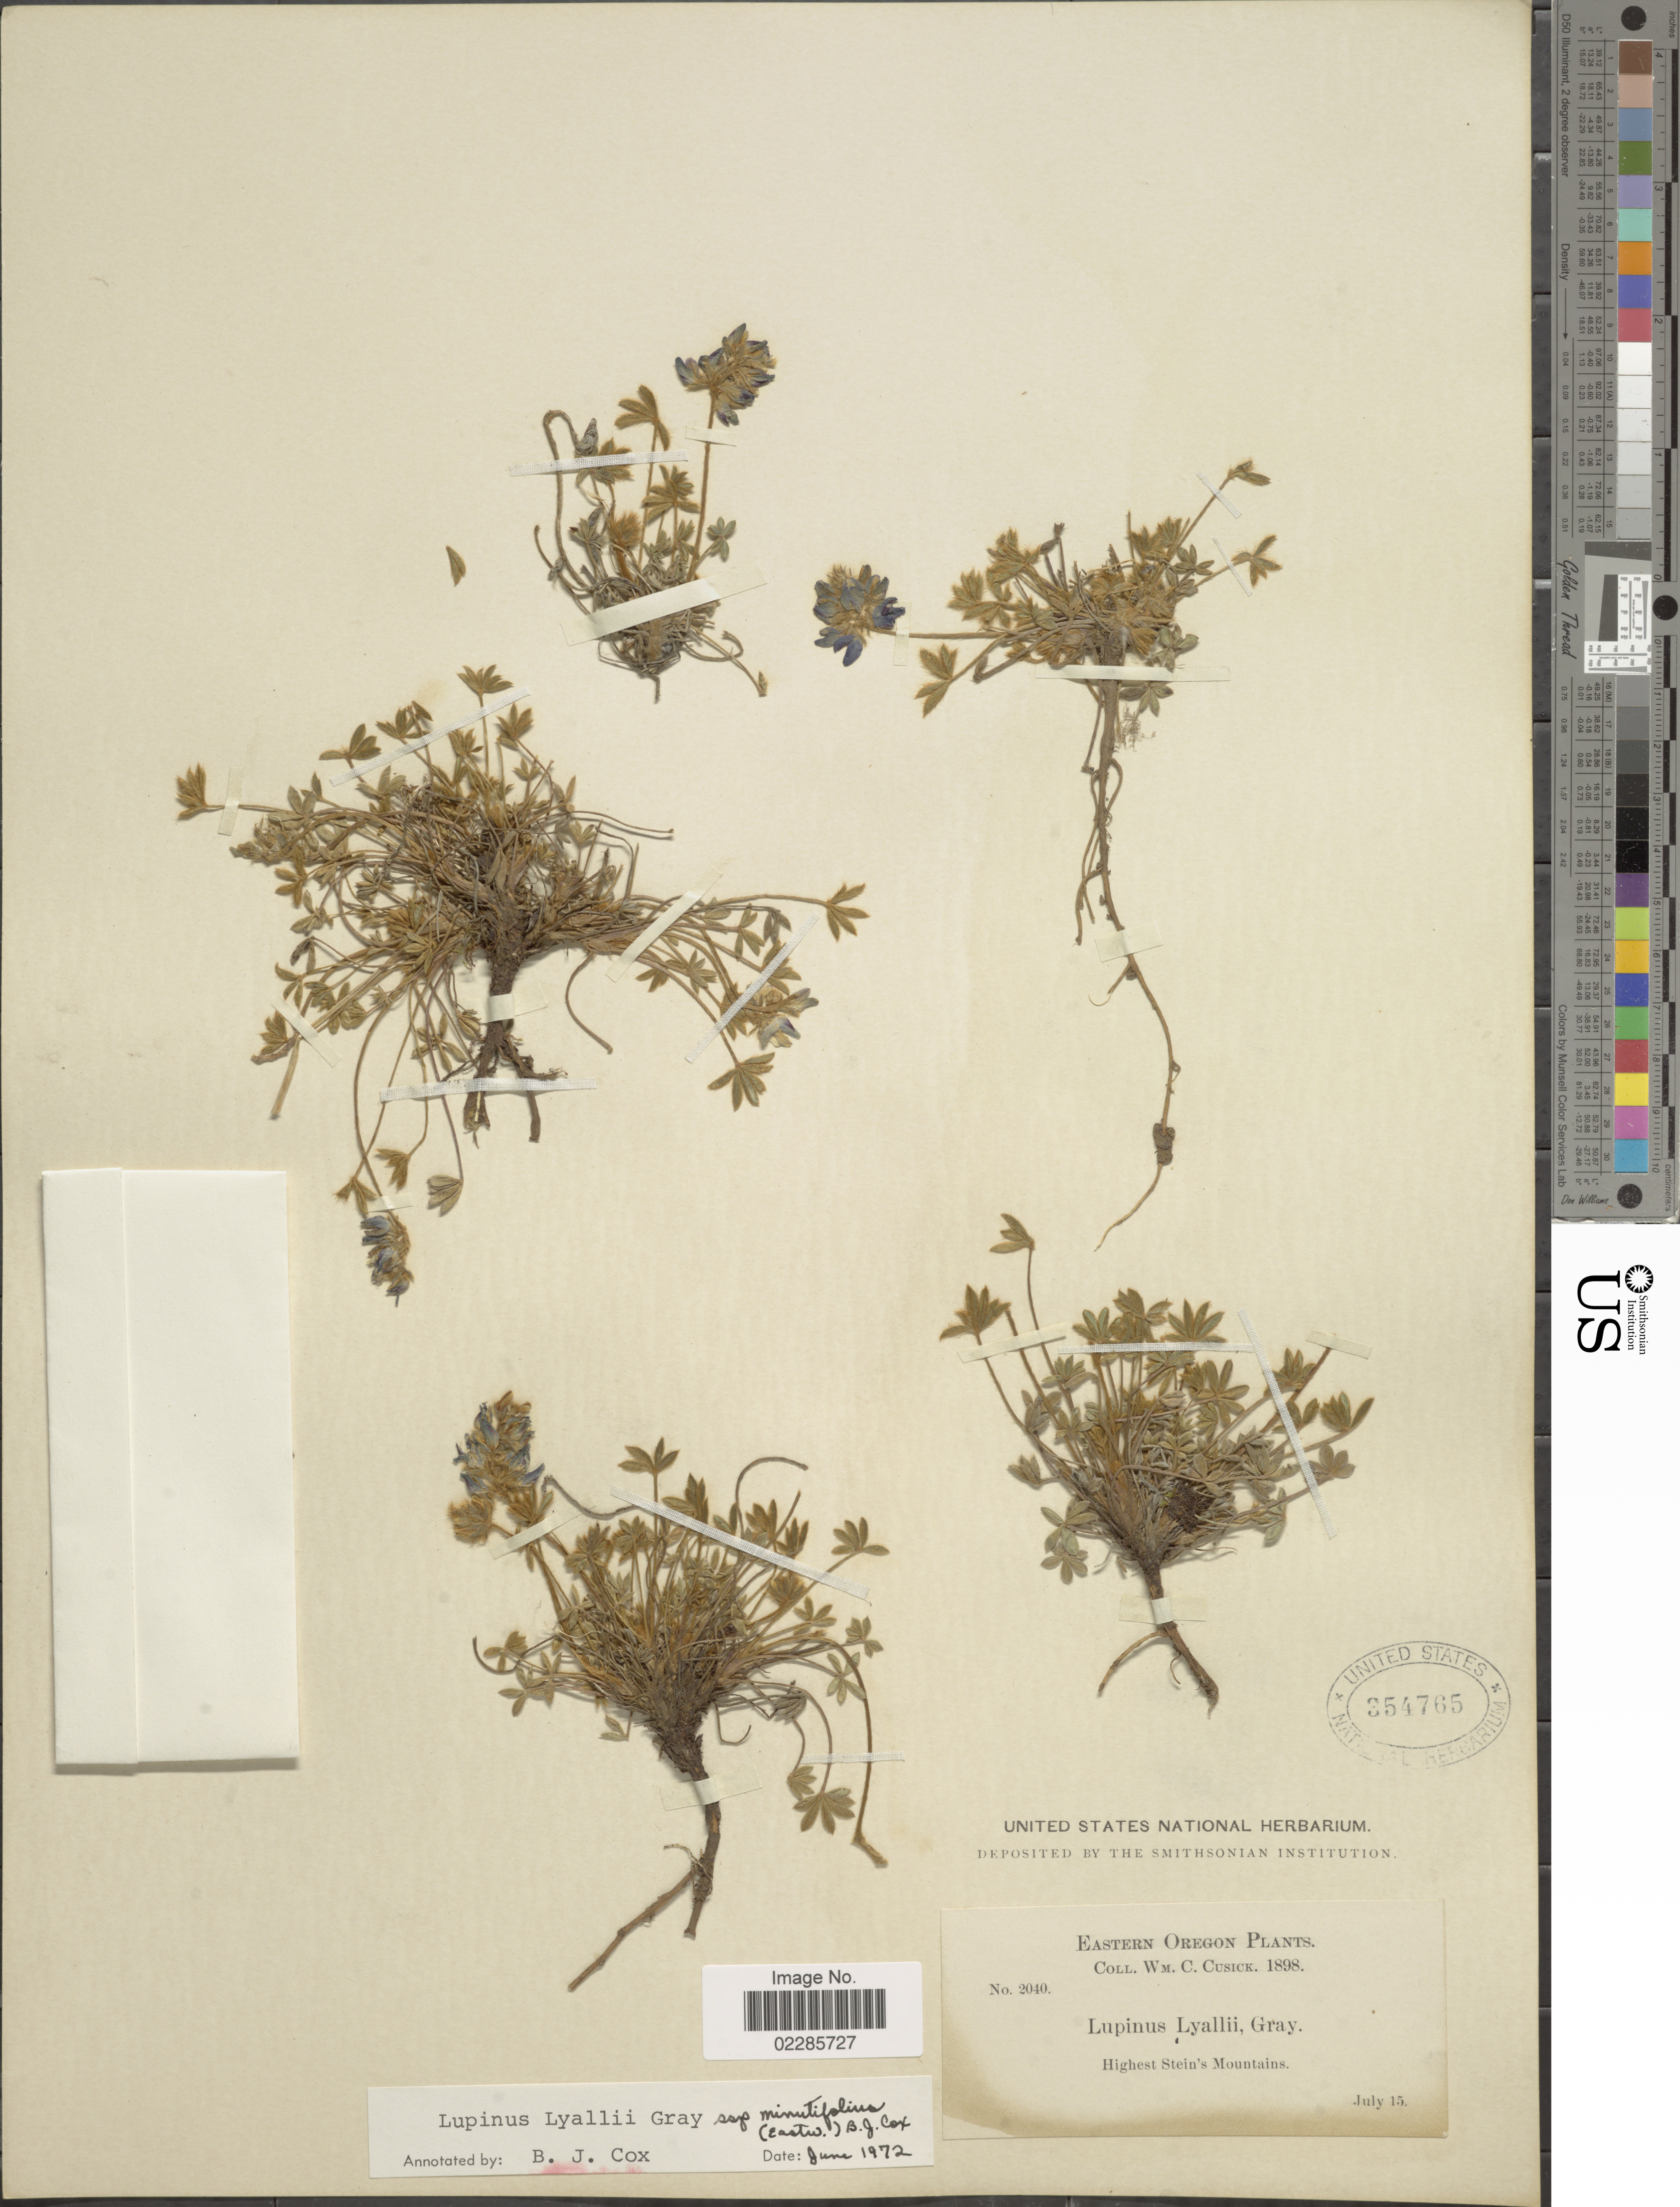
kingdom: Plantae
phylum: Tracheophyta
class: Magnoliopsida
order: Fabales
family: Fabaceae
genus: Lupinus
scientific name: Lupinus lyallii subsp. minutifolius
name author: (Eastw.) B.J. Cox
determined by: Cox, B. J.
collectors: W. C. Cusick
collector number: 2040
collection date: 1898-07-15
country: United States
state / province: Oregon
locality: Eastern Oregon, Highest Stein's Mountains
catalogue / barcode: US 354765